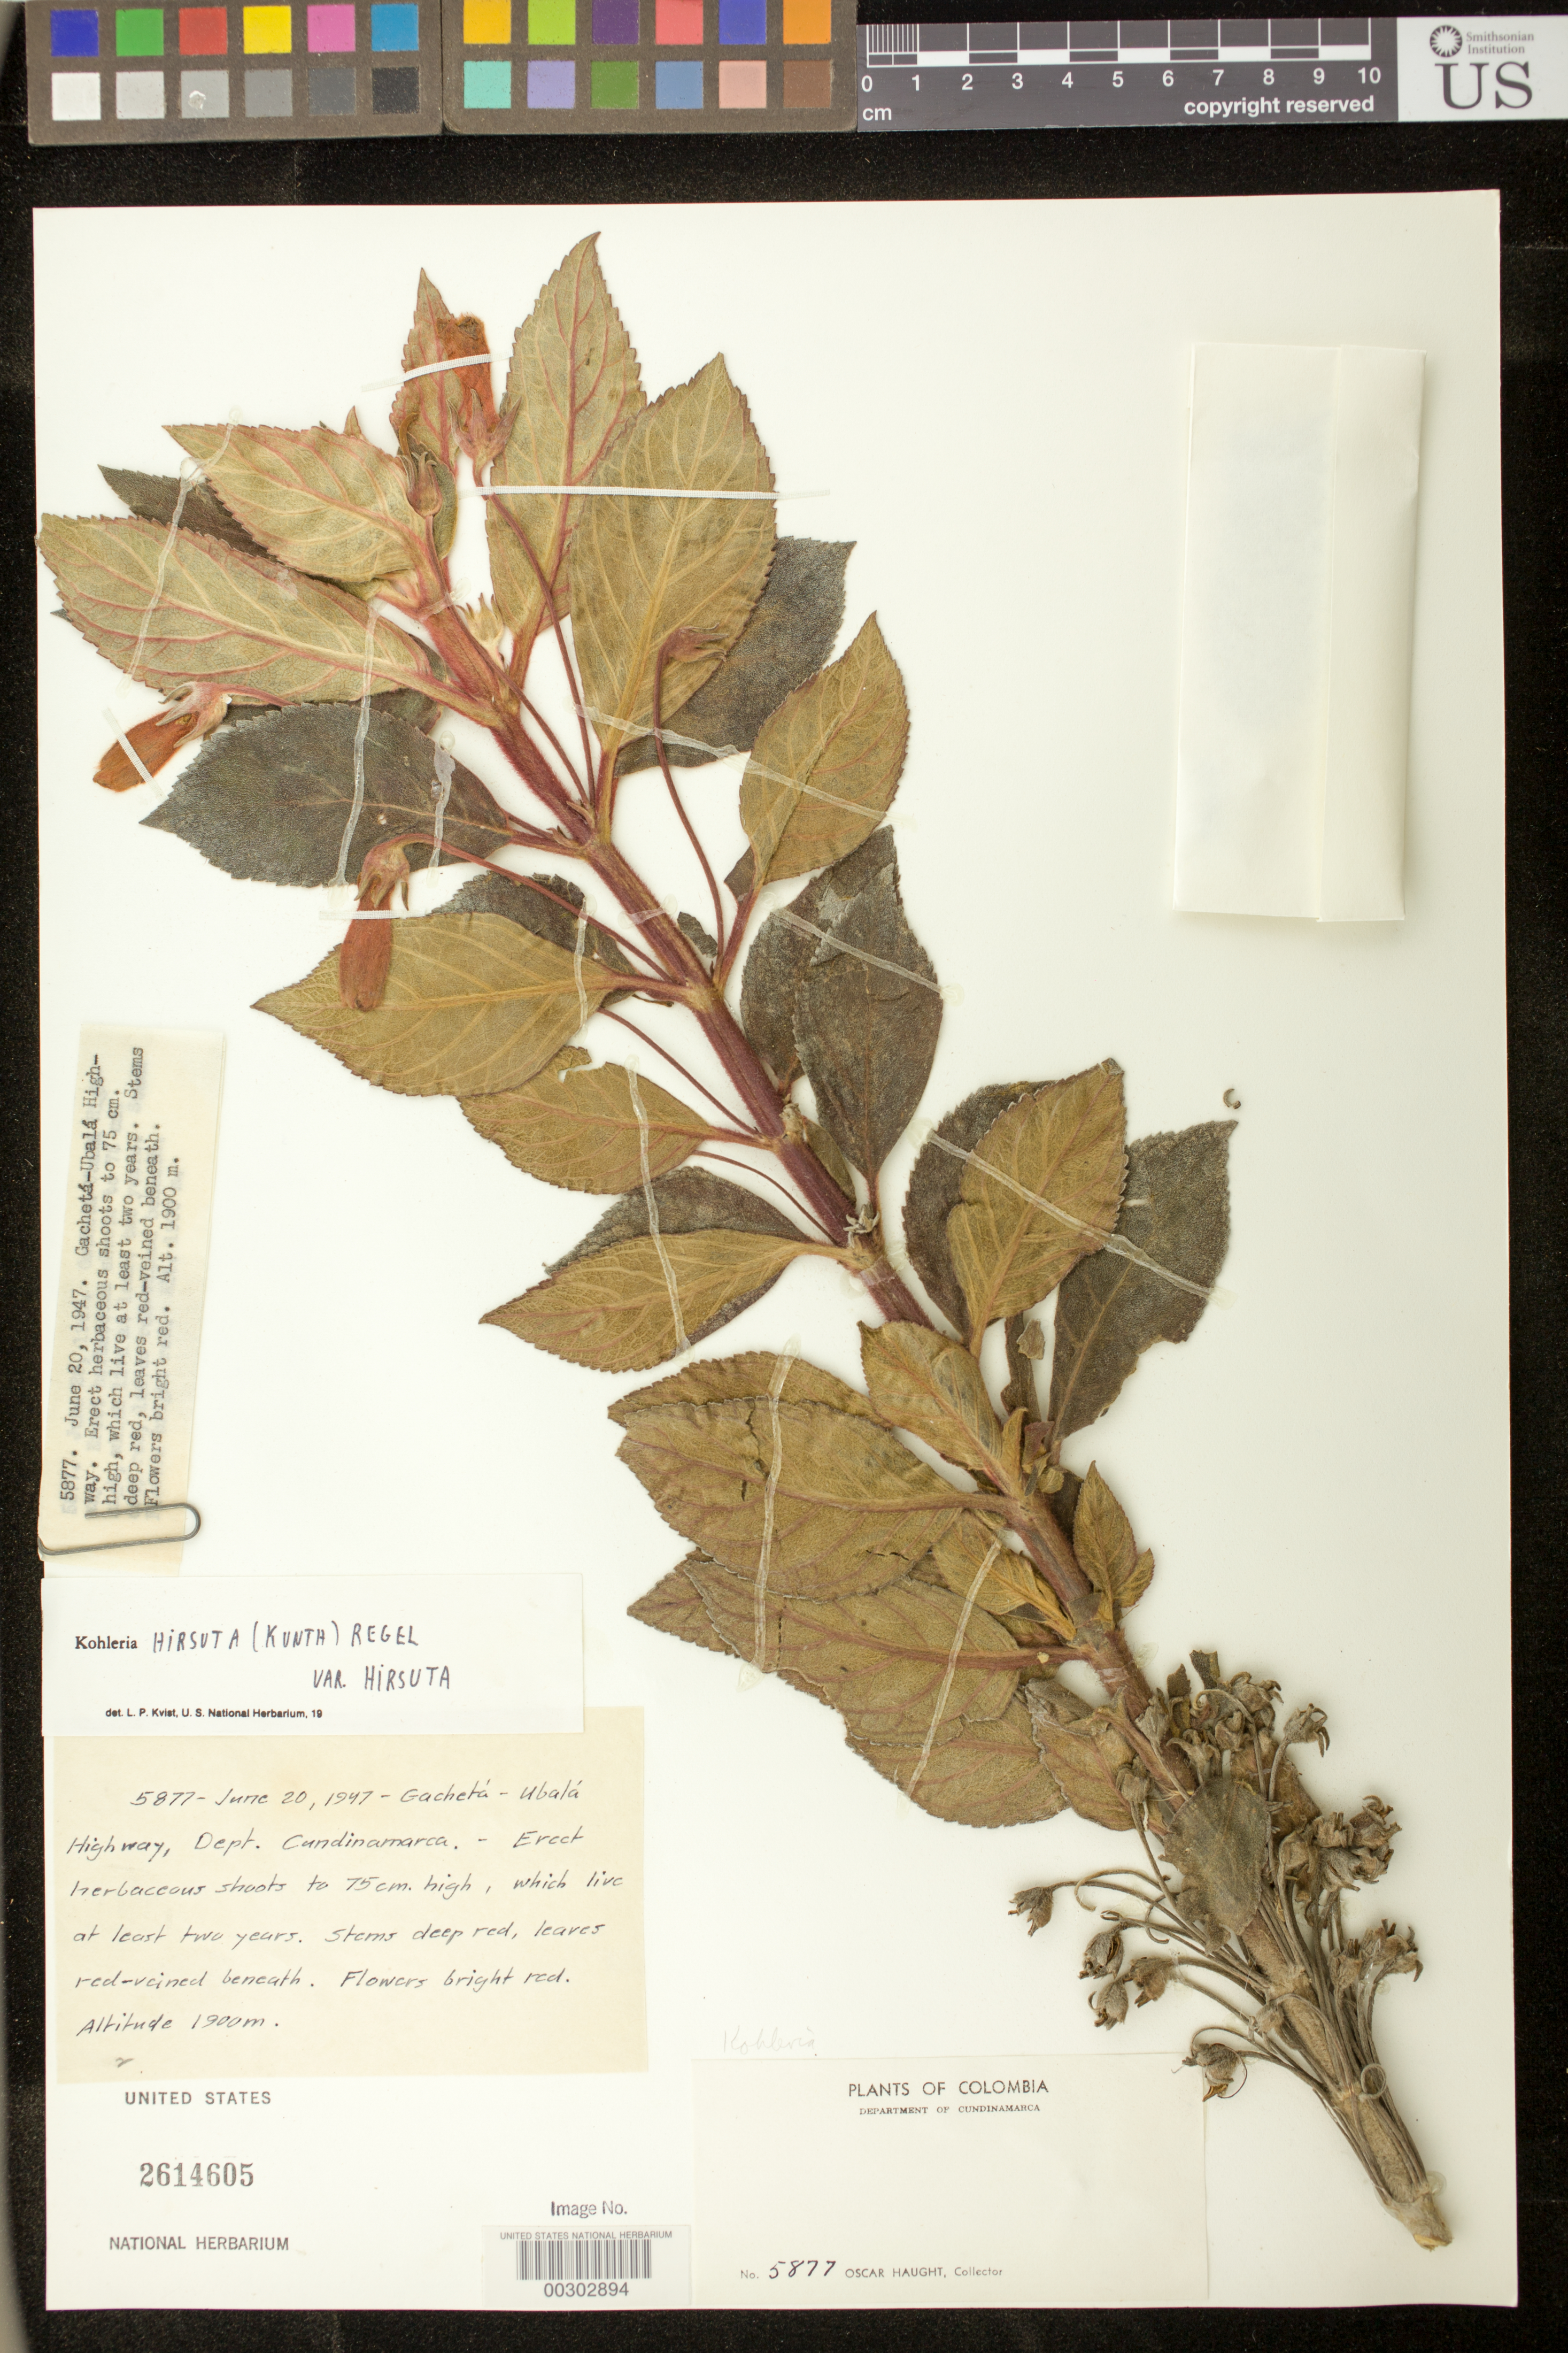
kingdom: Plantae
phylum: Tracheophyta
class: Magnoliopsida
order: Lamiales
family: Gesneriaceae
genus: Kohleria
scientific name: Kohleria hirsuta var. hirsuta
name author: (Kunth) Regel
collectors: O. L. Haught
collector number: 5877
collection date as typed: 20 Jun 1947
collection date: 1947-06-20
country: Colombia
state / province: Cundinamarca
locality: Cacheta - Ubala highway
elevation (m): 1900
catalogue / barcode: US 2614605